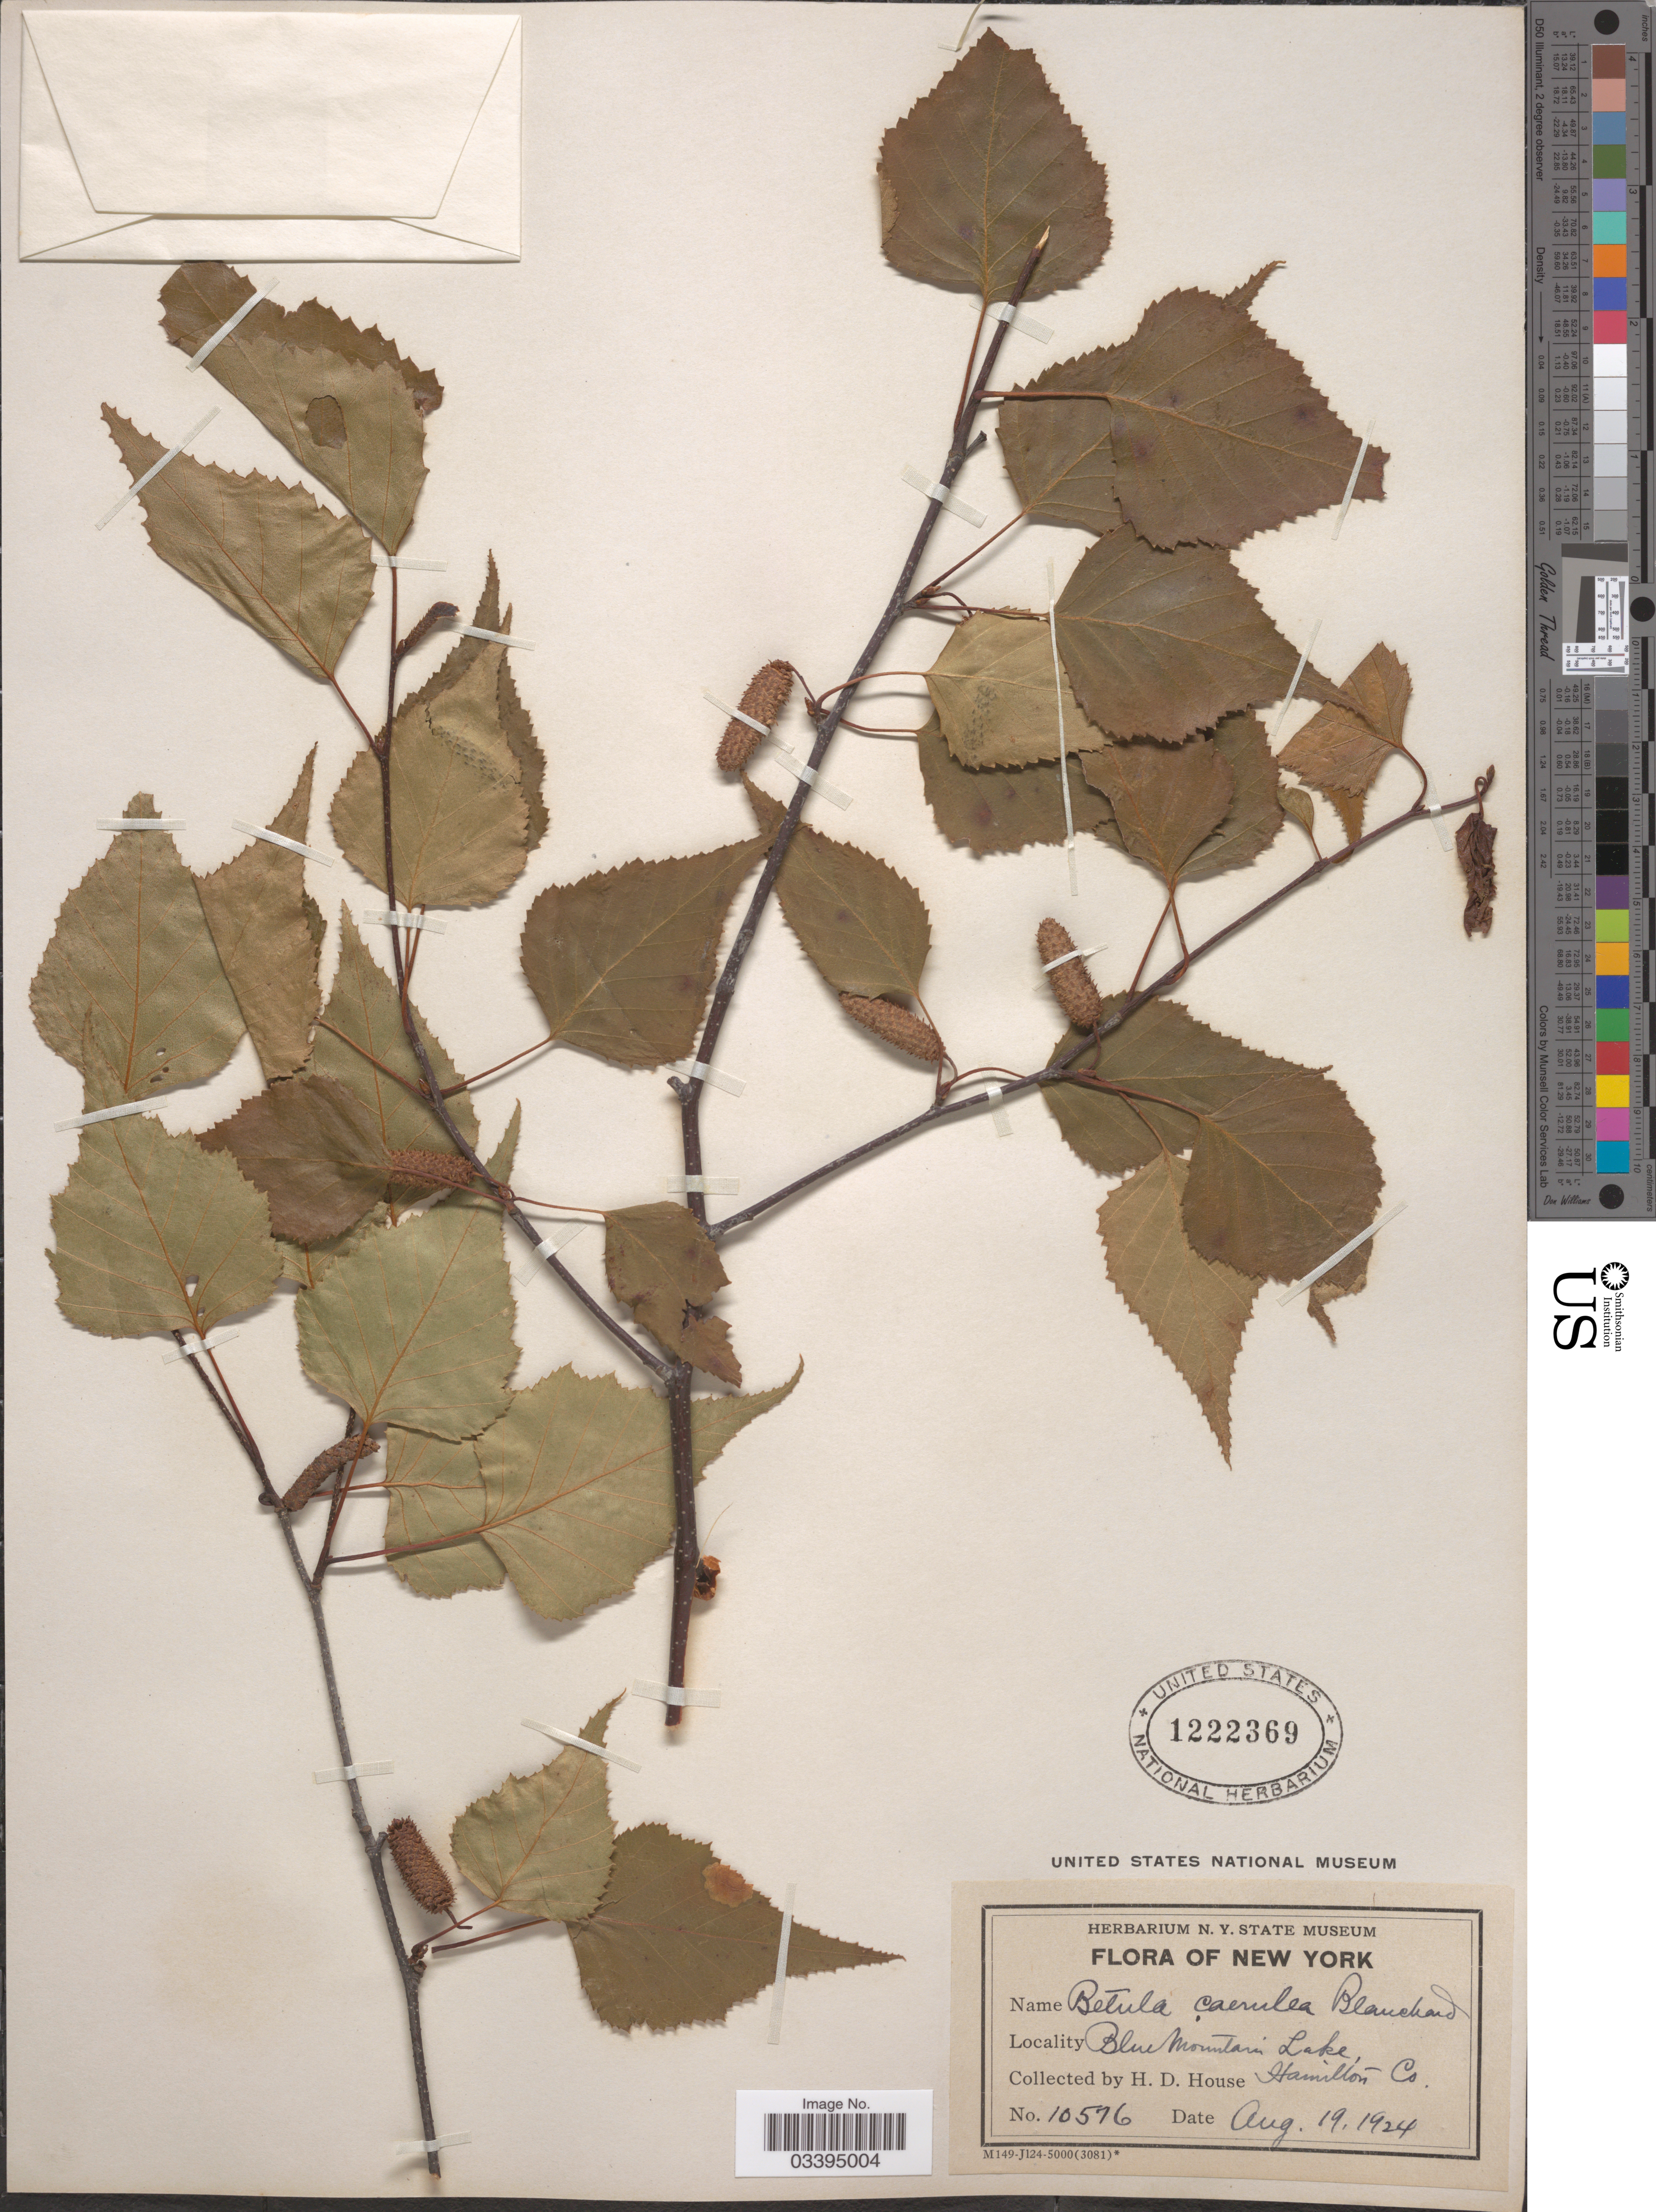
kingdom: Plantae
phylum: Tracheophyta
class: Magnoliopsida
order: Fagales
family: Betulaceae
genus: Betula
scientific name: Betula caerulea-grandis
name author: Blanch.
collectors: H. D. House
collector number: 10576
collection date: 1924-08-19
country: United States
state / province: New York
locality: Blue Mountain Lake, Hamilton Co.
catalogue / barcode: US 1222369